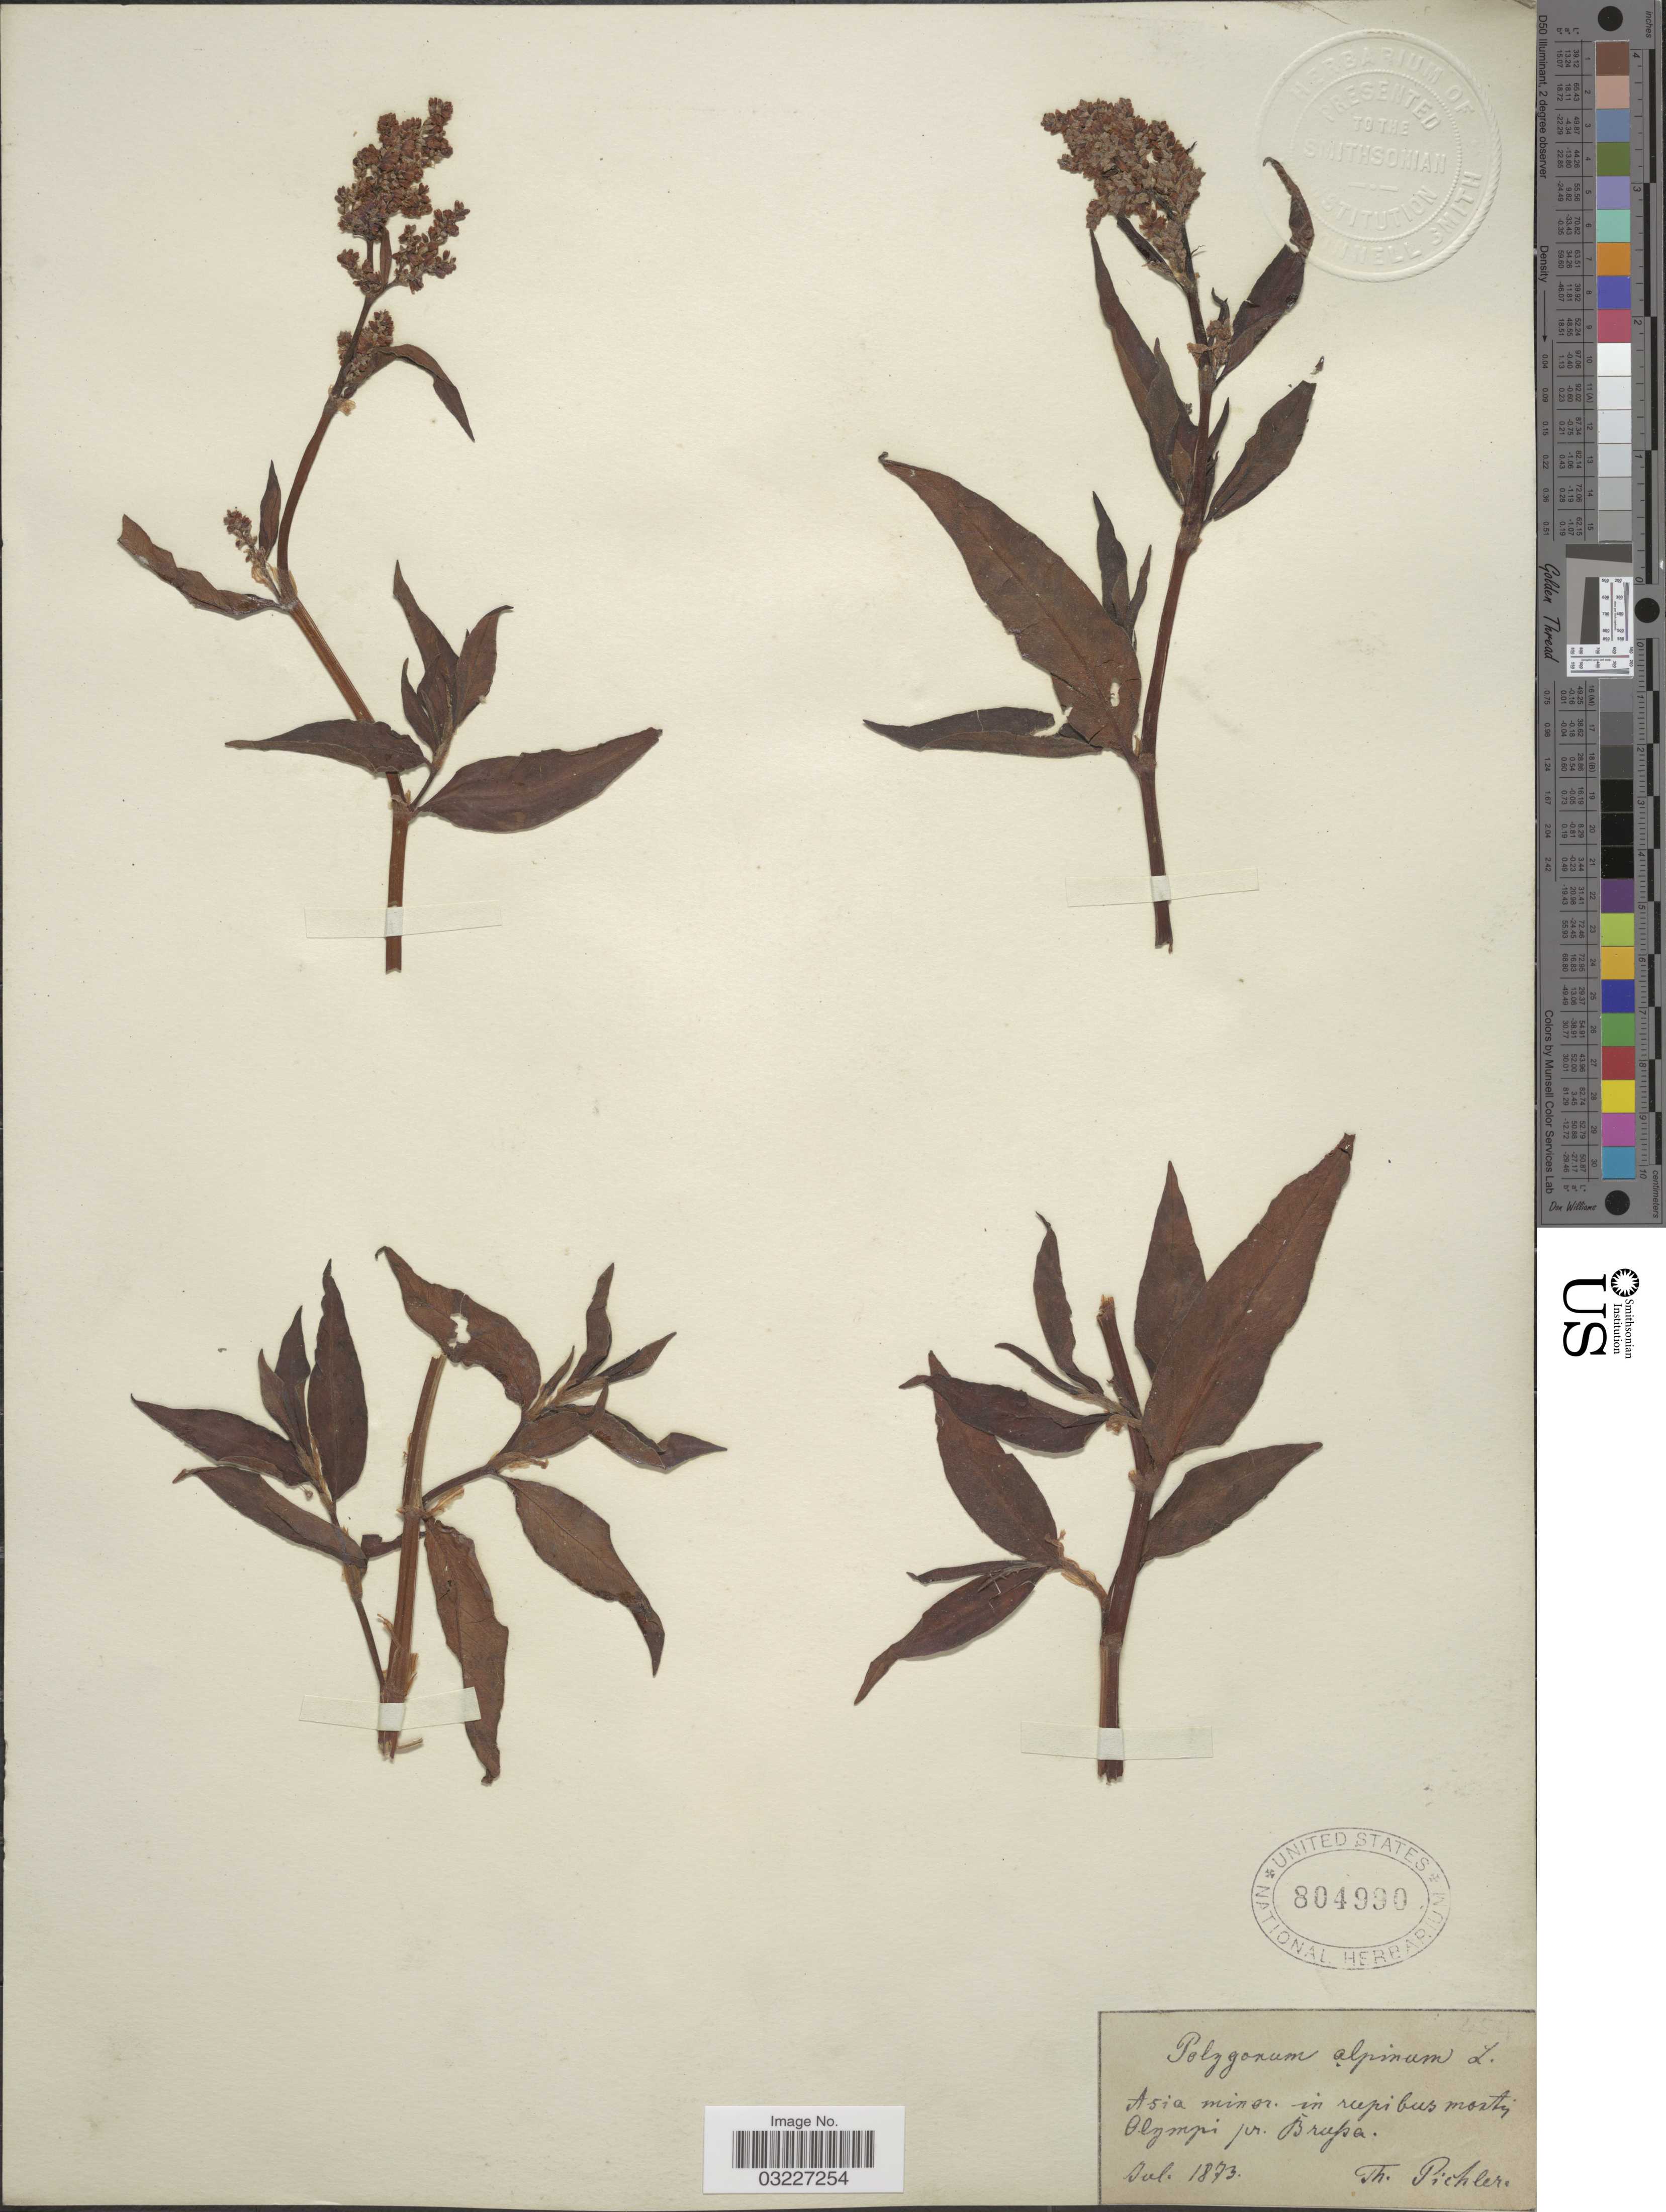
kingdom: Plantae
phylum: Tracheophyta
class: Magnoliopsida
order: Caryophyllales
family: Polygonaceae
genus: Koenigia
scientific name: Koenigia alpina var. alpina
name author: (All.) T.M. Schust. & Reveal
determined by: Strong, Mark T., (BOT), Smithsonian Institution - National Museum of Natural History (UNITED STATES)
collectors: T. Pichler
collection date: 1873-07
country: Turkey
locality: Asia minor. in rupibus montis Olympi pr. Brussa.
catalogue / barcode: US 804990